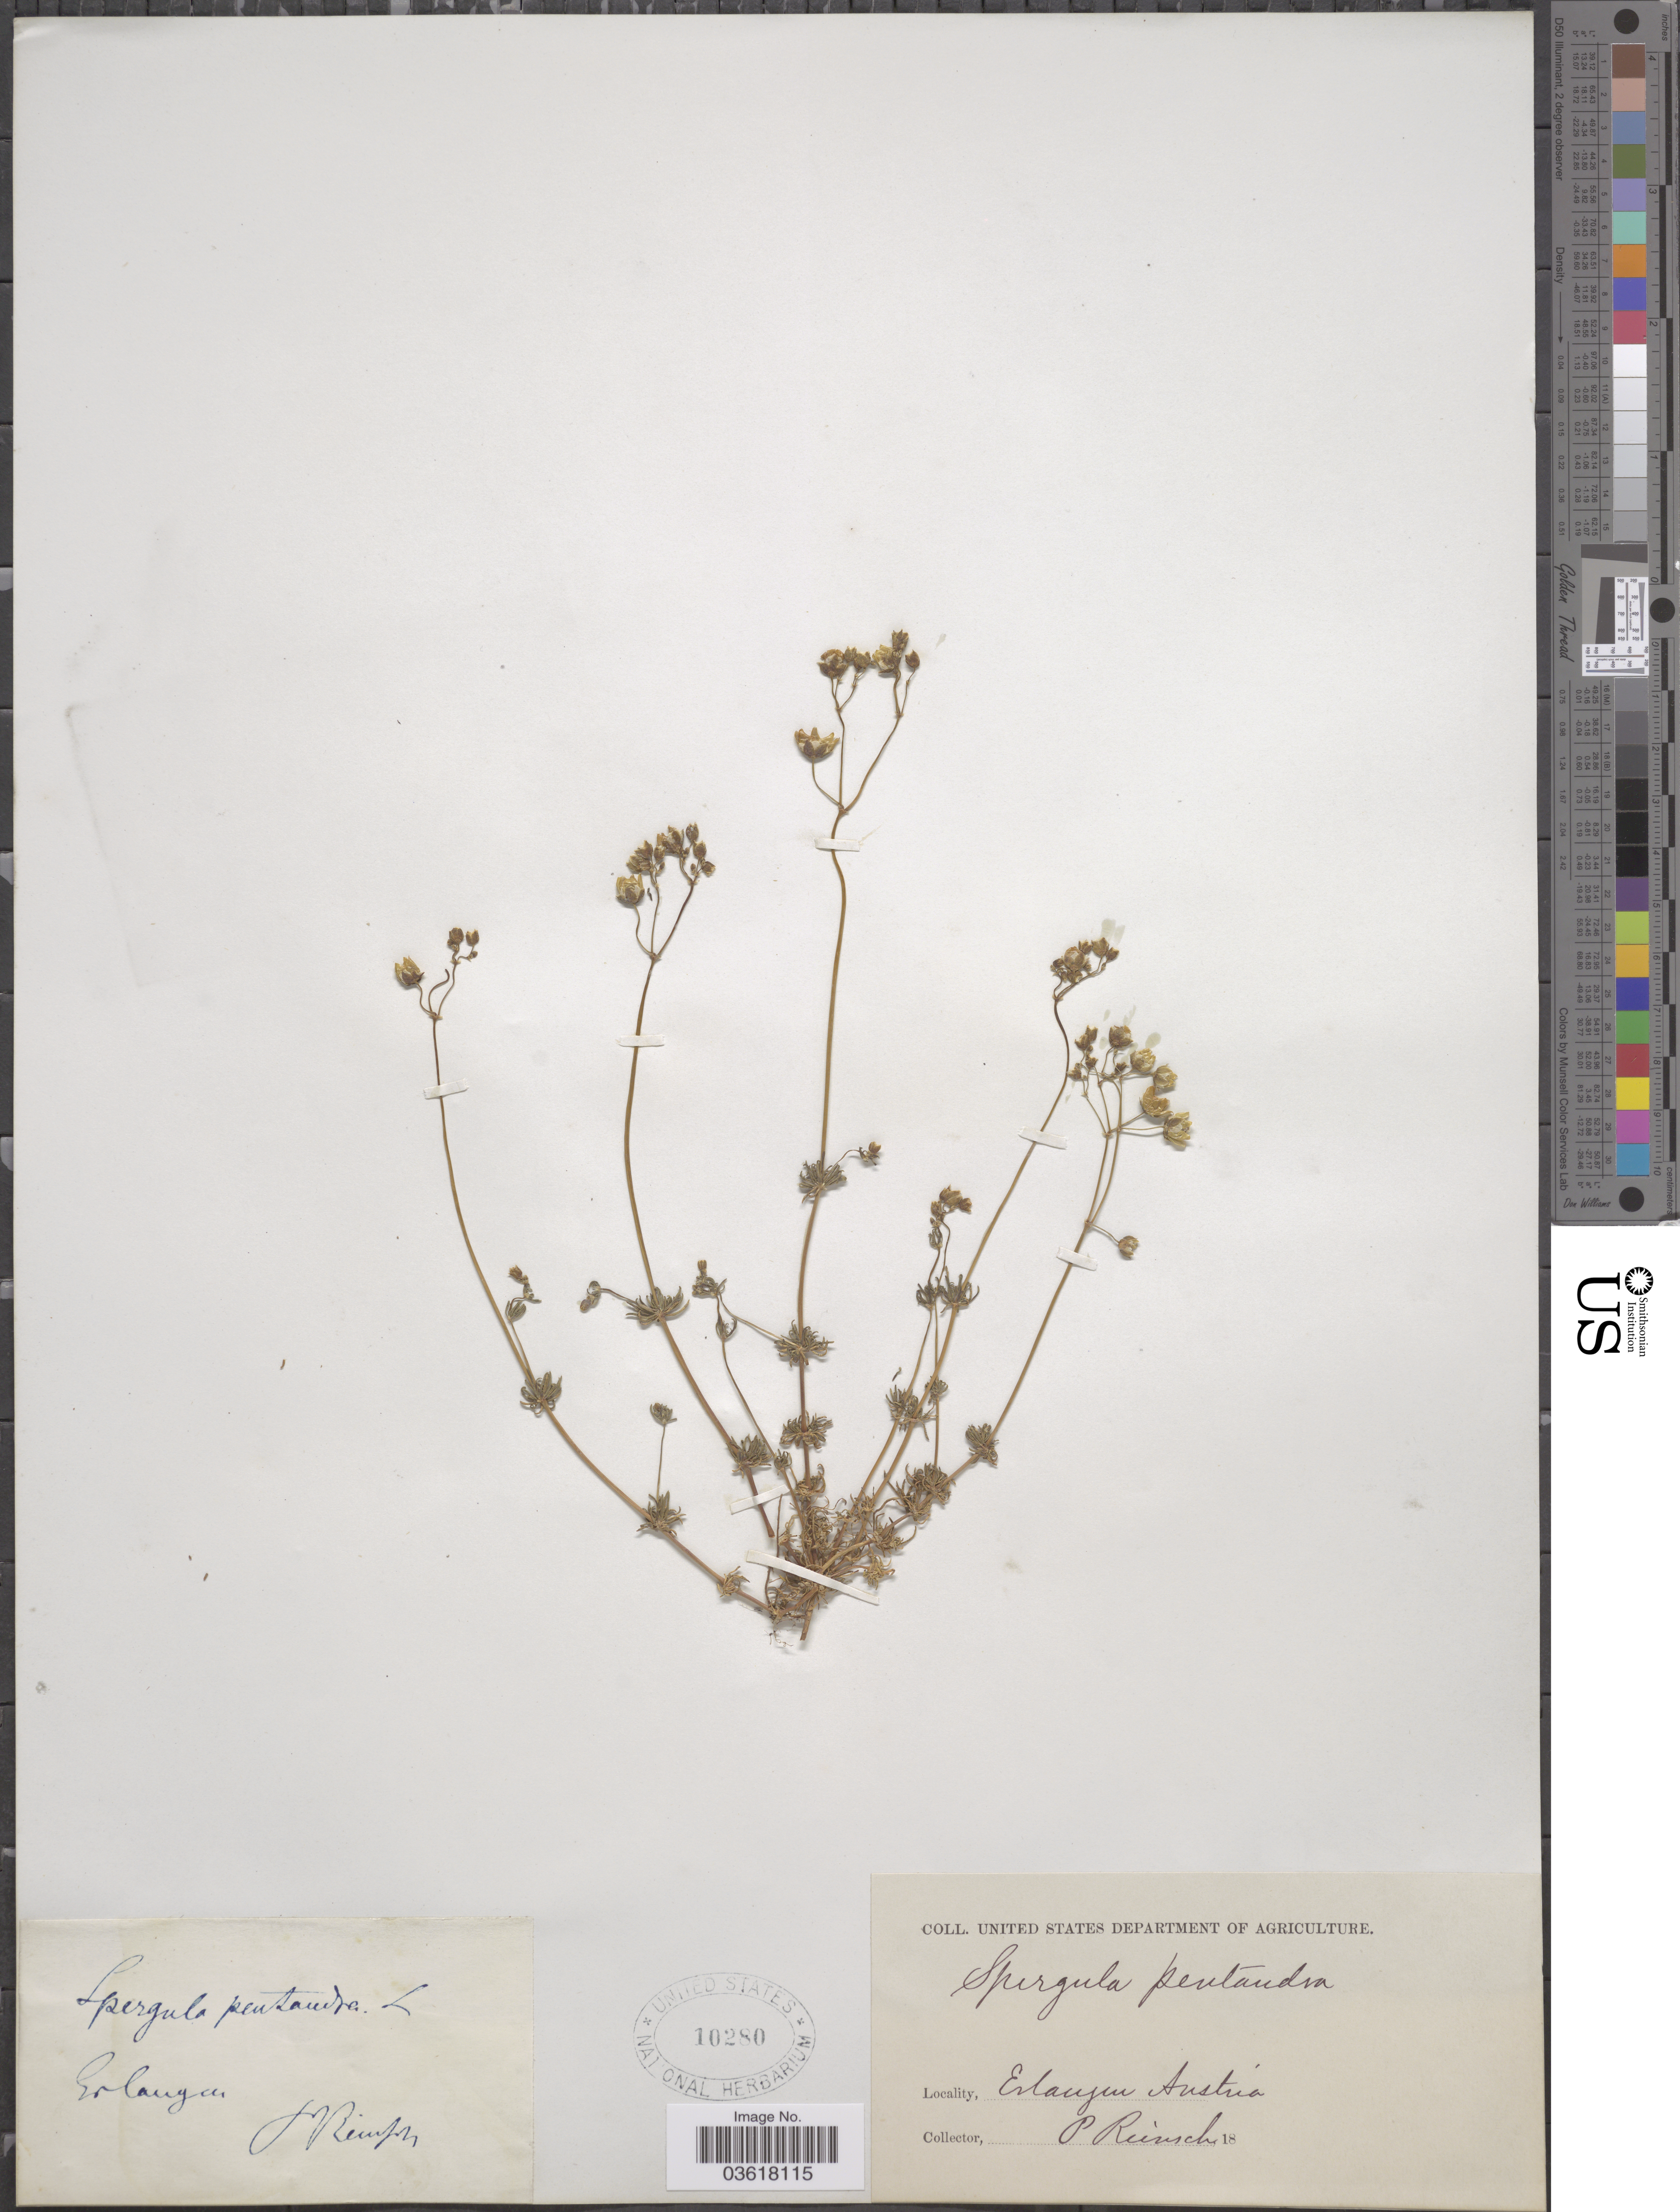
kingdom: Plantae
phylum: Tracheophyta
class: Magnoliopsida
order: Caryophyllales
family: Caryophyllaceae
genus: Spergula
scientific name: Spergula pentandra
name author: L.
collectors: P. Reinsch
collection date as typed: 18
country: Austria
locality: Erlangen.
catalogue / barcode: US 10280